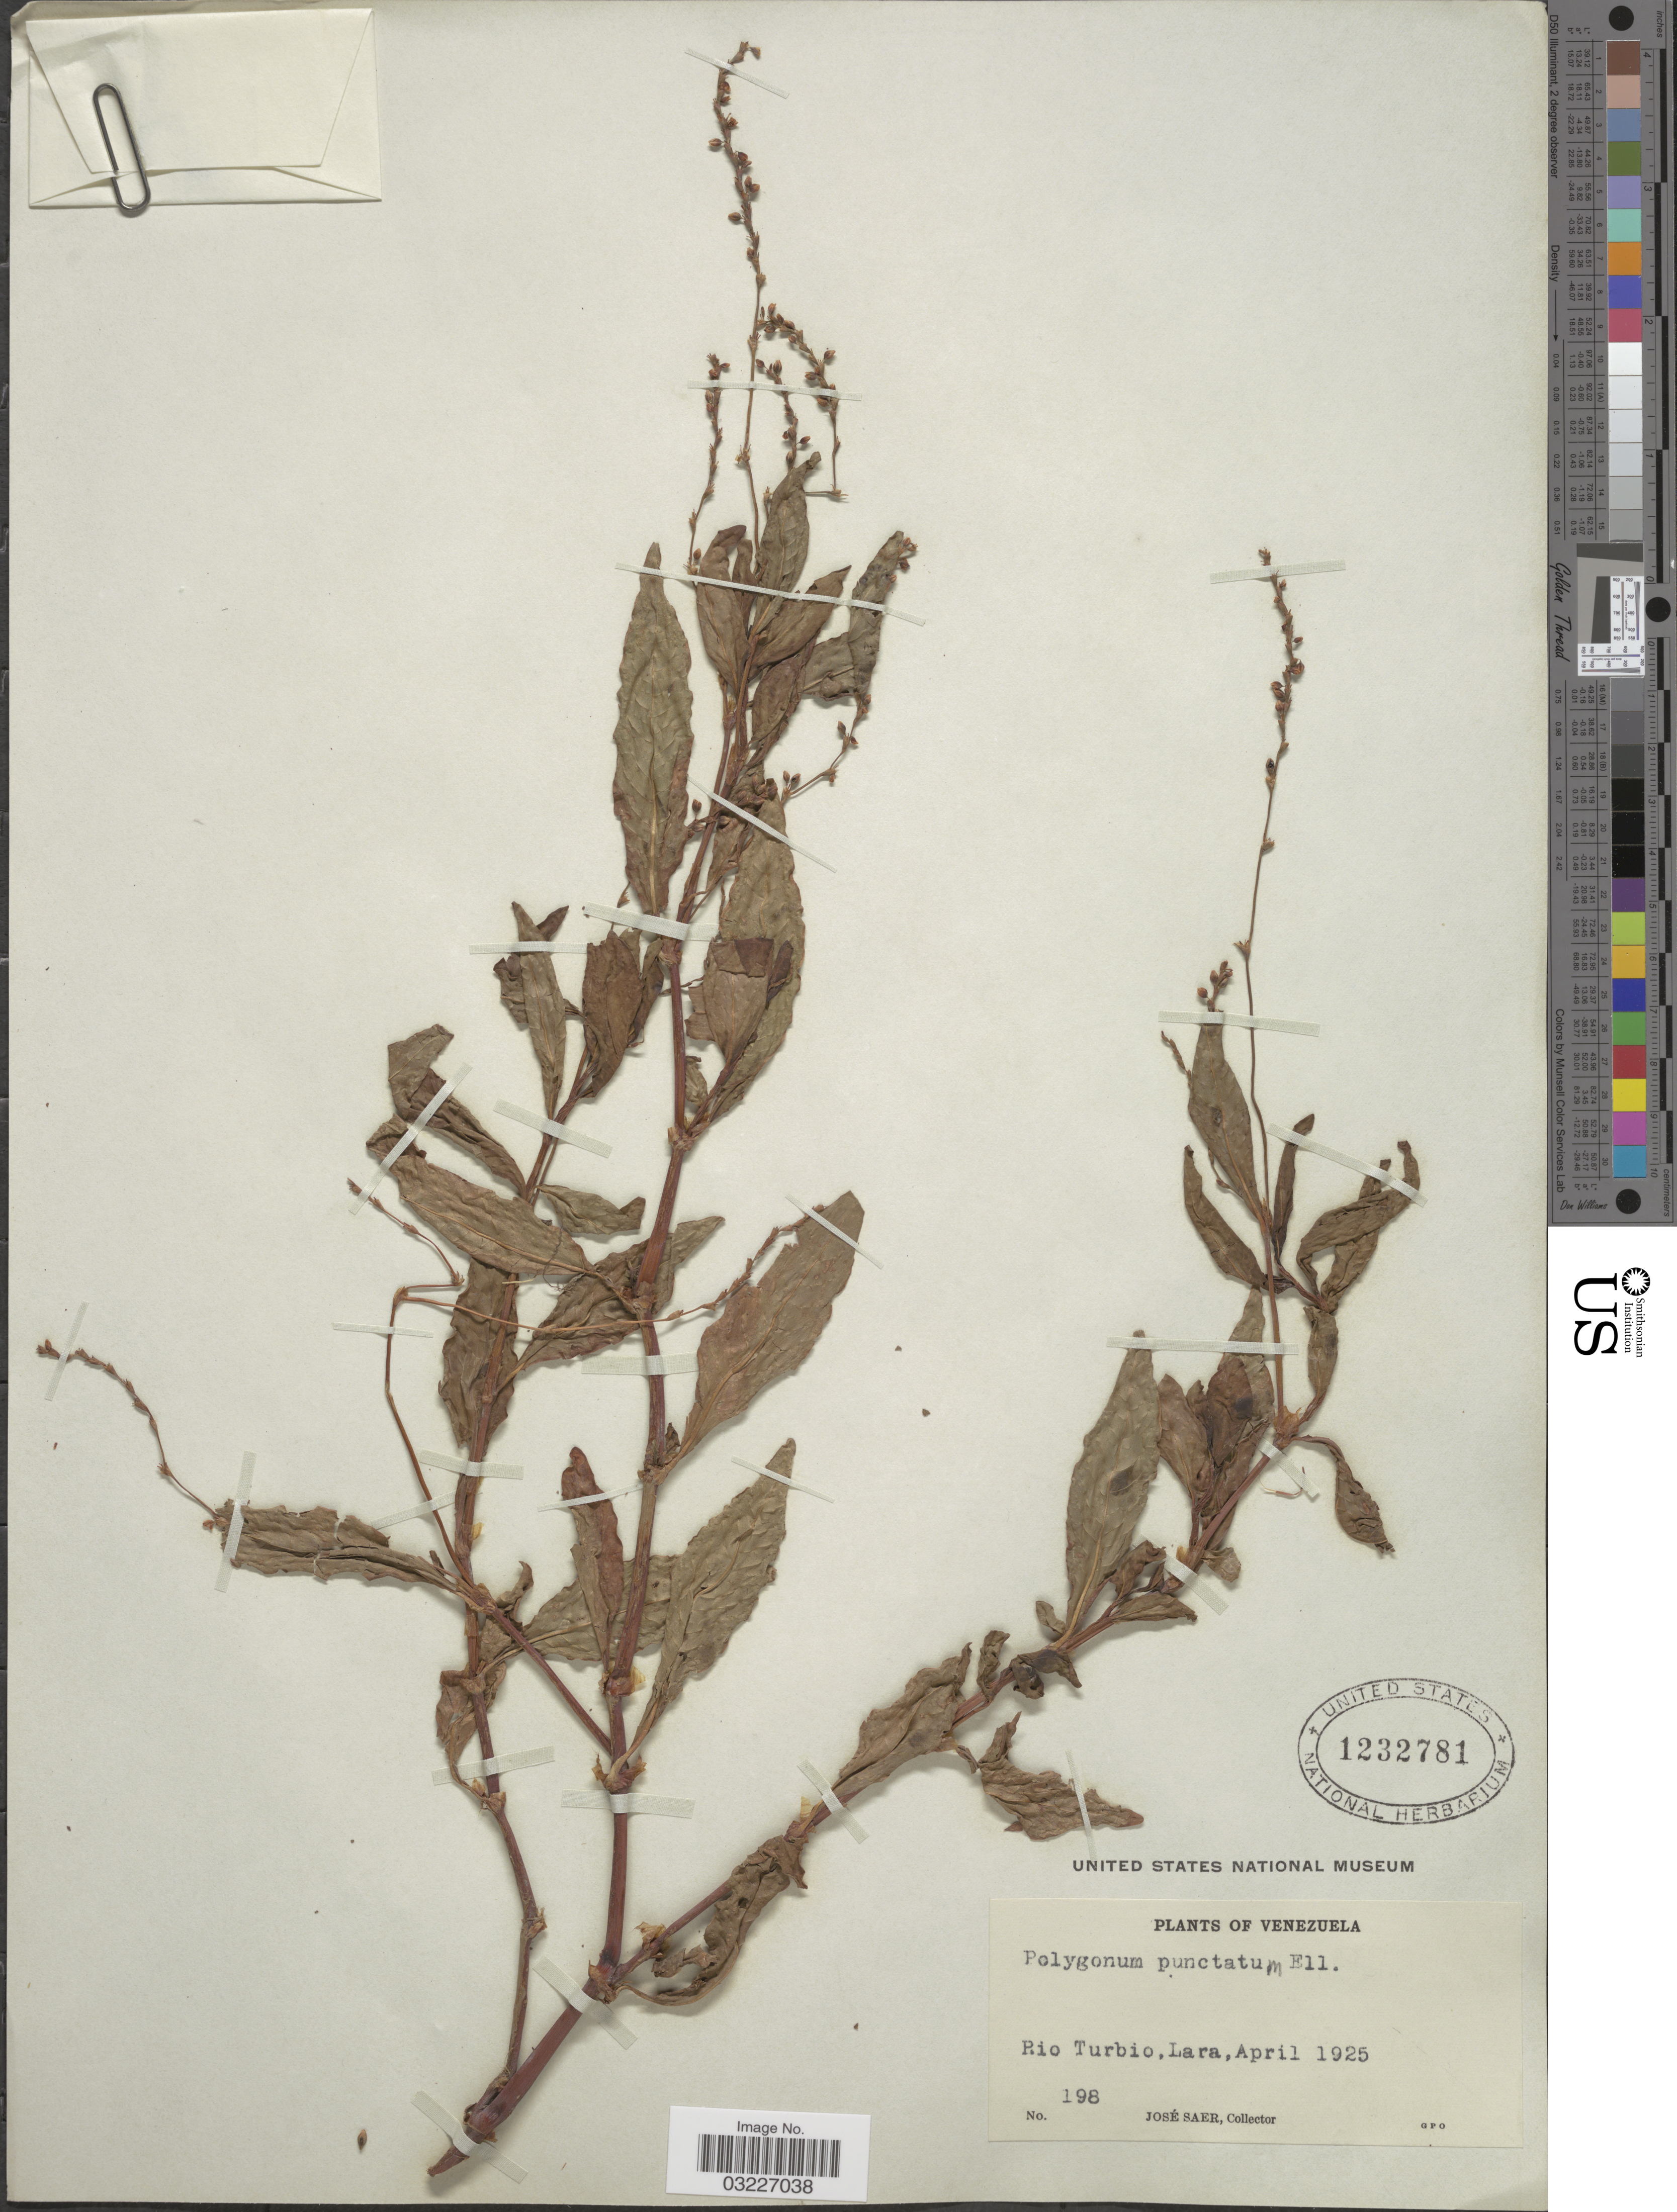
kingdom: Plantae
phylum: Tracheophyta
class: Magnoliopsida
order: Caryophyllales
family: Polygonaceae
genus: Polygonum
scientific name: Polygonum opelousanum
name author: Riddell ex Small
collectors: J. Saer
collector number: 198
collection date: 1925-04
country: Venezuela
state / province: Lara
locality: Rio Turbio.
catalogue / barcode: US 1232781